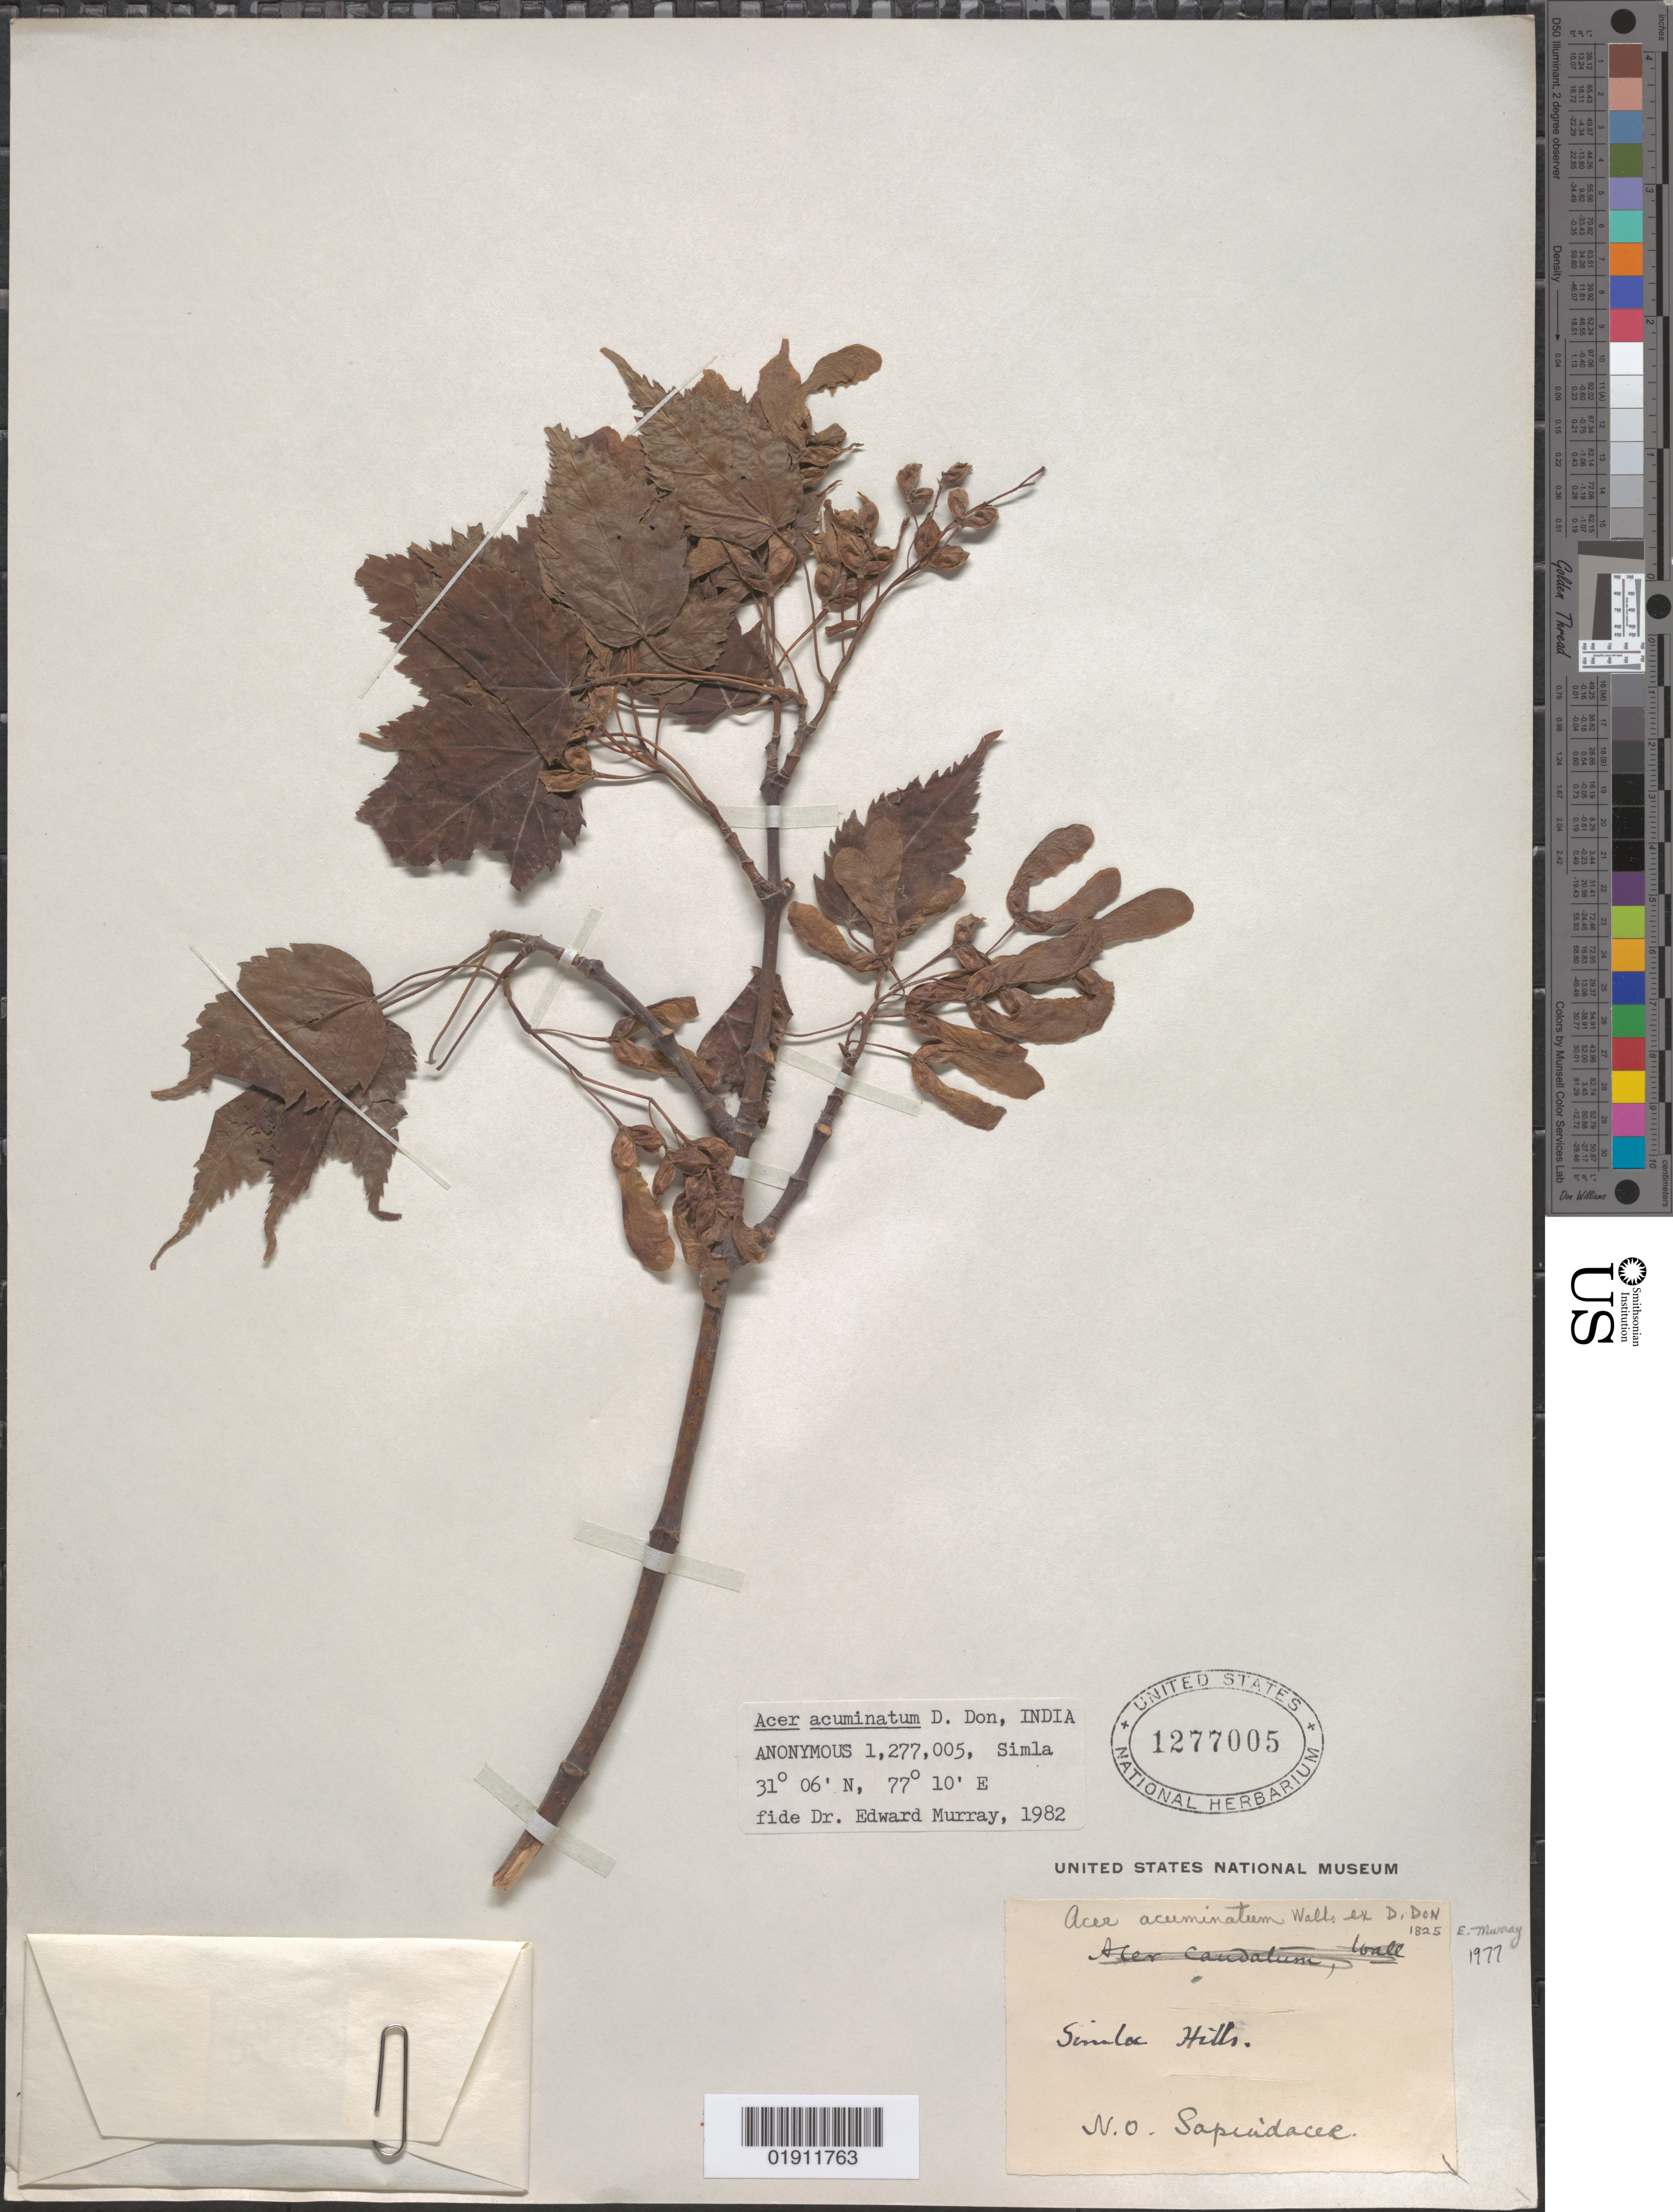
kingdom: Plantae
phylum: Tracheophyta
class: Magnoliopsida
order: Sapindales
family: Sapindaceae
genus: Acer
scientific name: Acer acuminatum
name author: Wall. ex D. Don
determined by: Murray, Edward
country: India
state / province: Himachal Pradesh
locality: Simla [Shimla] Hills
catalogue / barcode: US 1277005